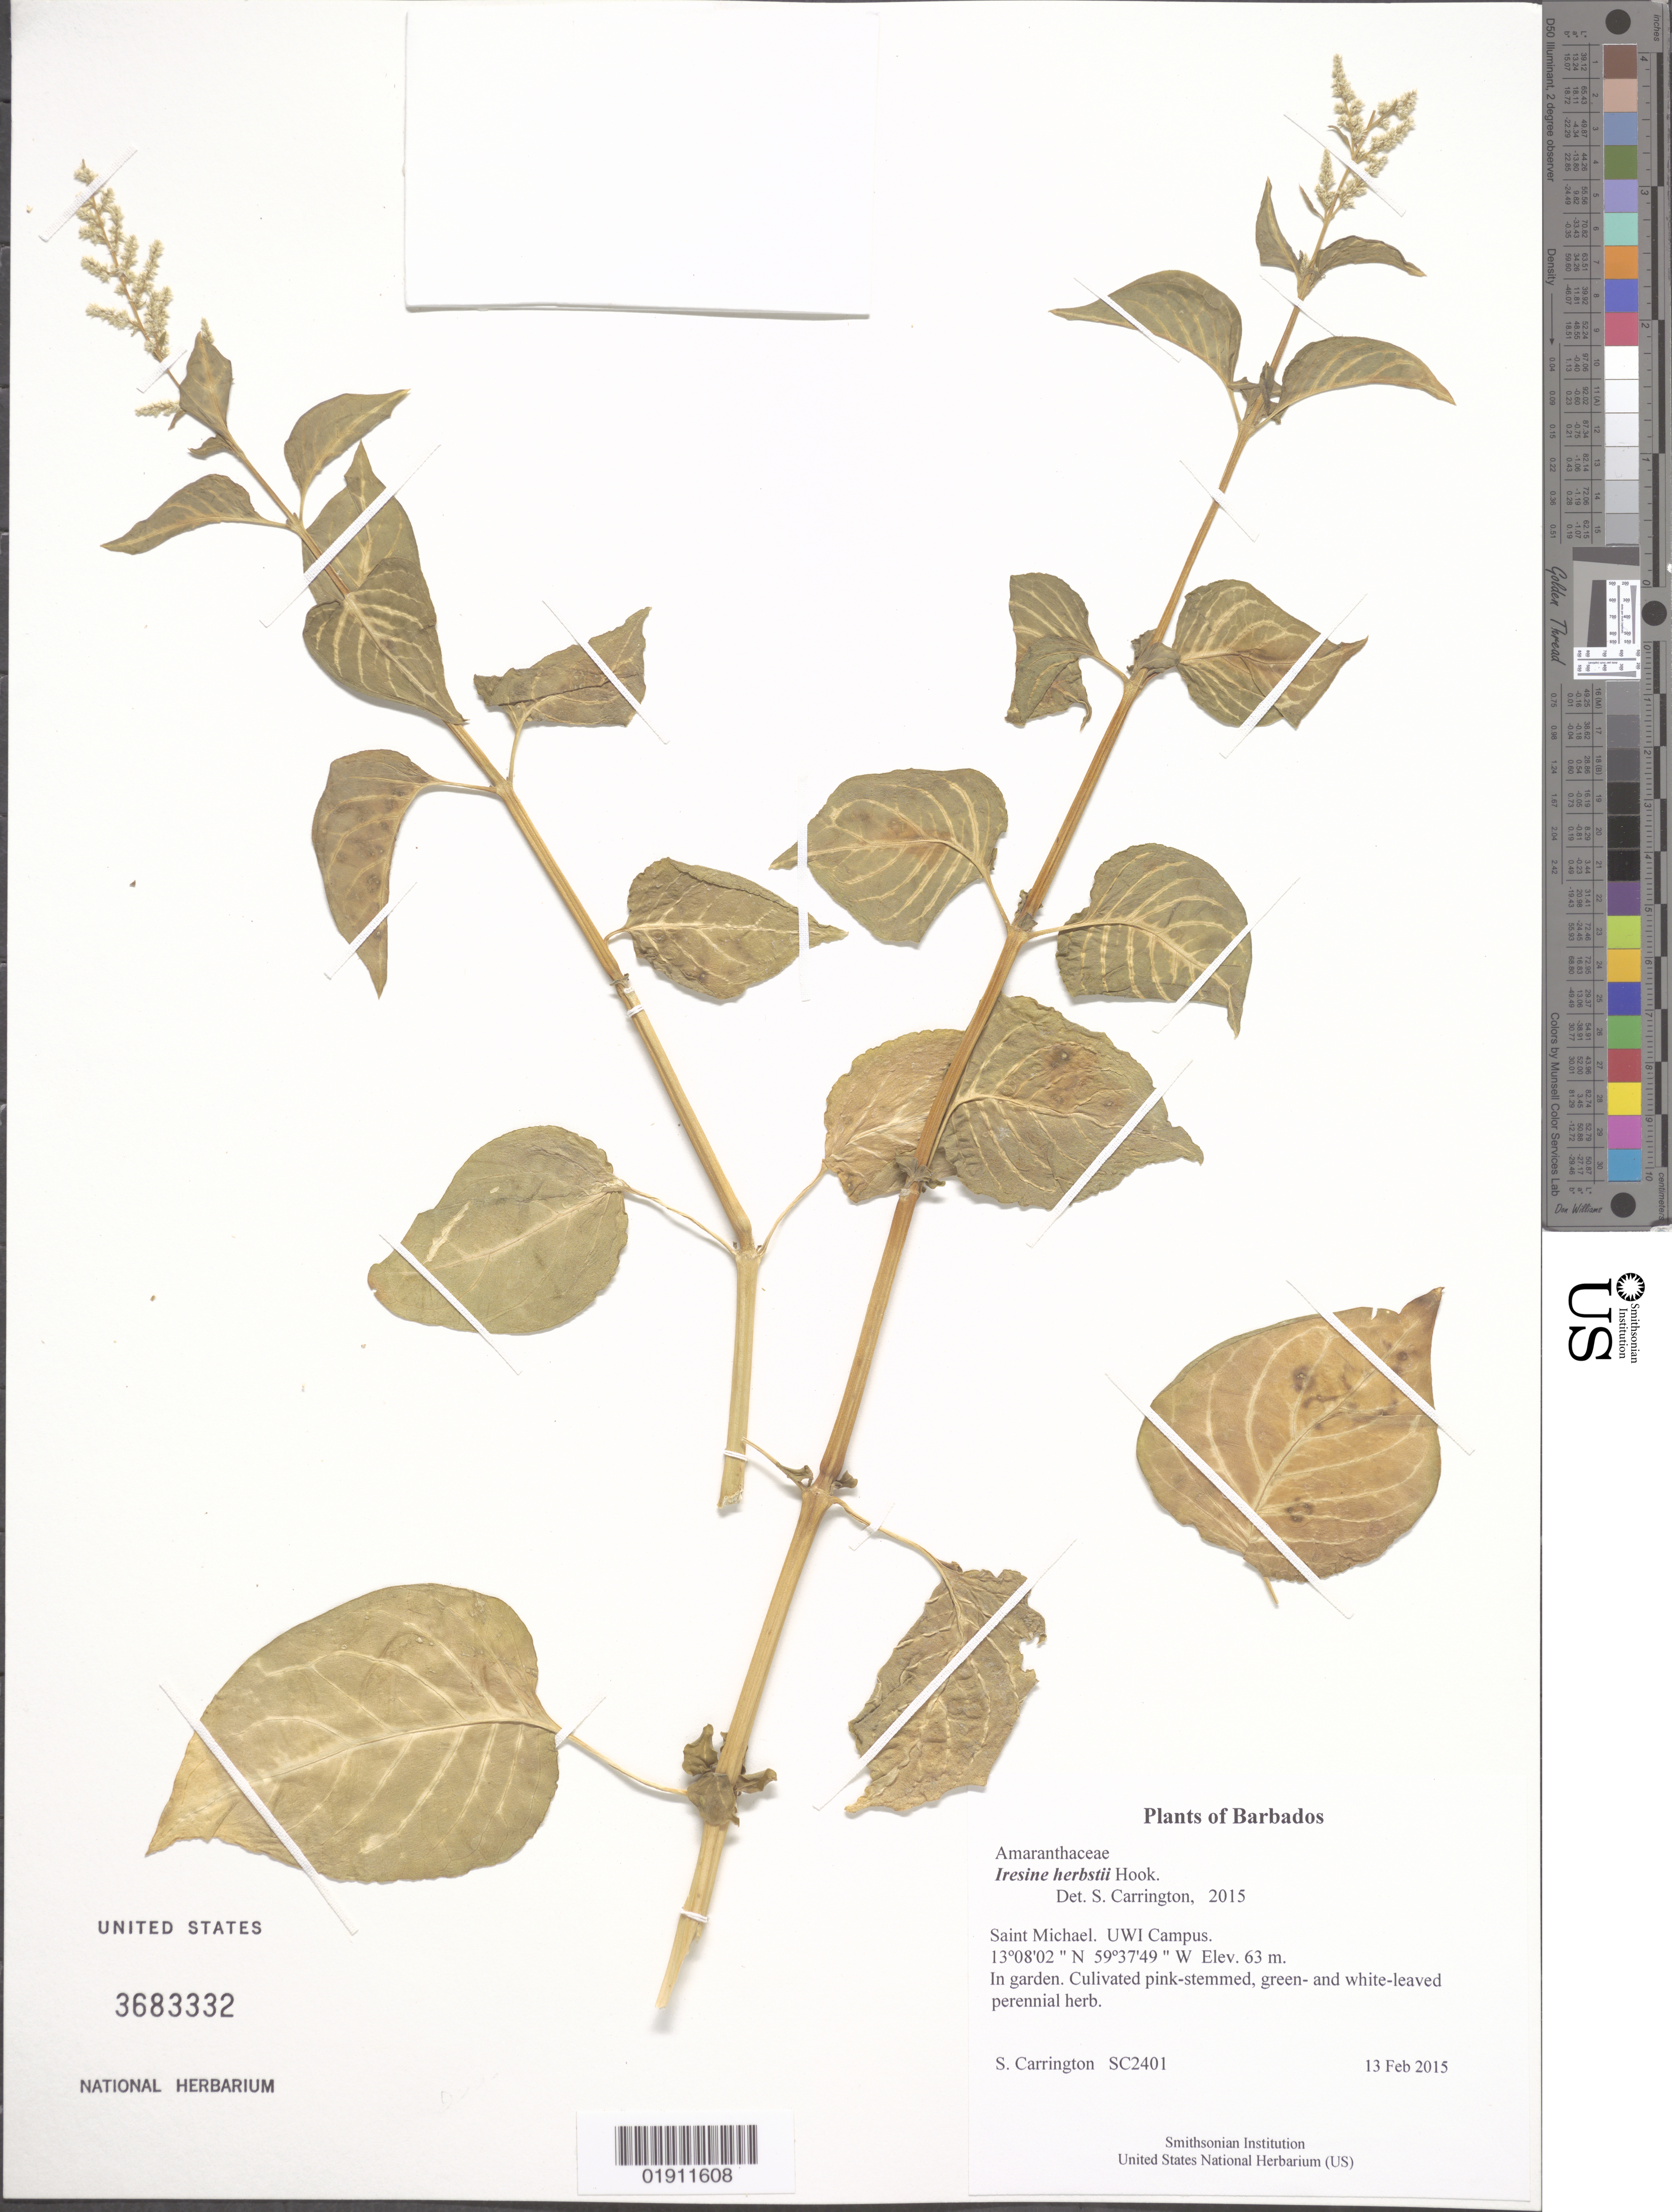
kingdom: Plantae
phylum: Tracheophyta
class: Magnoliopsida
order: Caryophyllales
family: Amaranthaceae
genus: Iresine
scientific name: Iresine herbstii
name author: Hook.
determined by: Carrington, C. M. S.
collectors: C. M. S. Carrington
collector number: SC2401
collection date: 2015-02-13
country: Barbados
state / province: Saint Michael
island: Barbados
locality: UWI Campus, St Michael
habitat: Garden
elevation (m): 63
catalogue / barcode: US 3683332